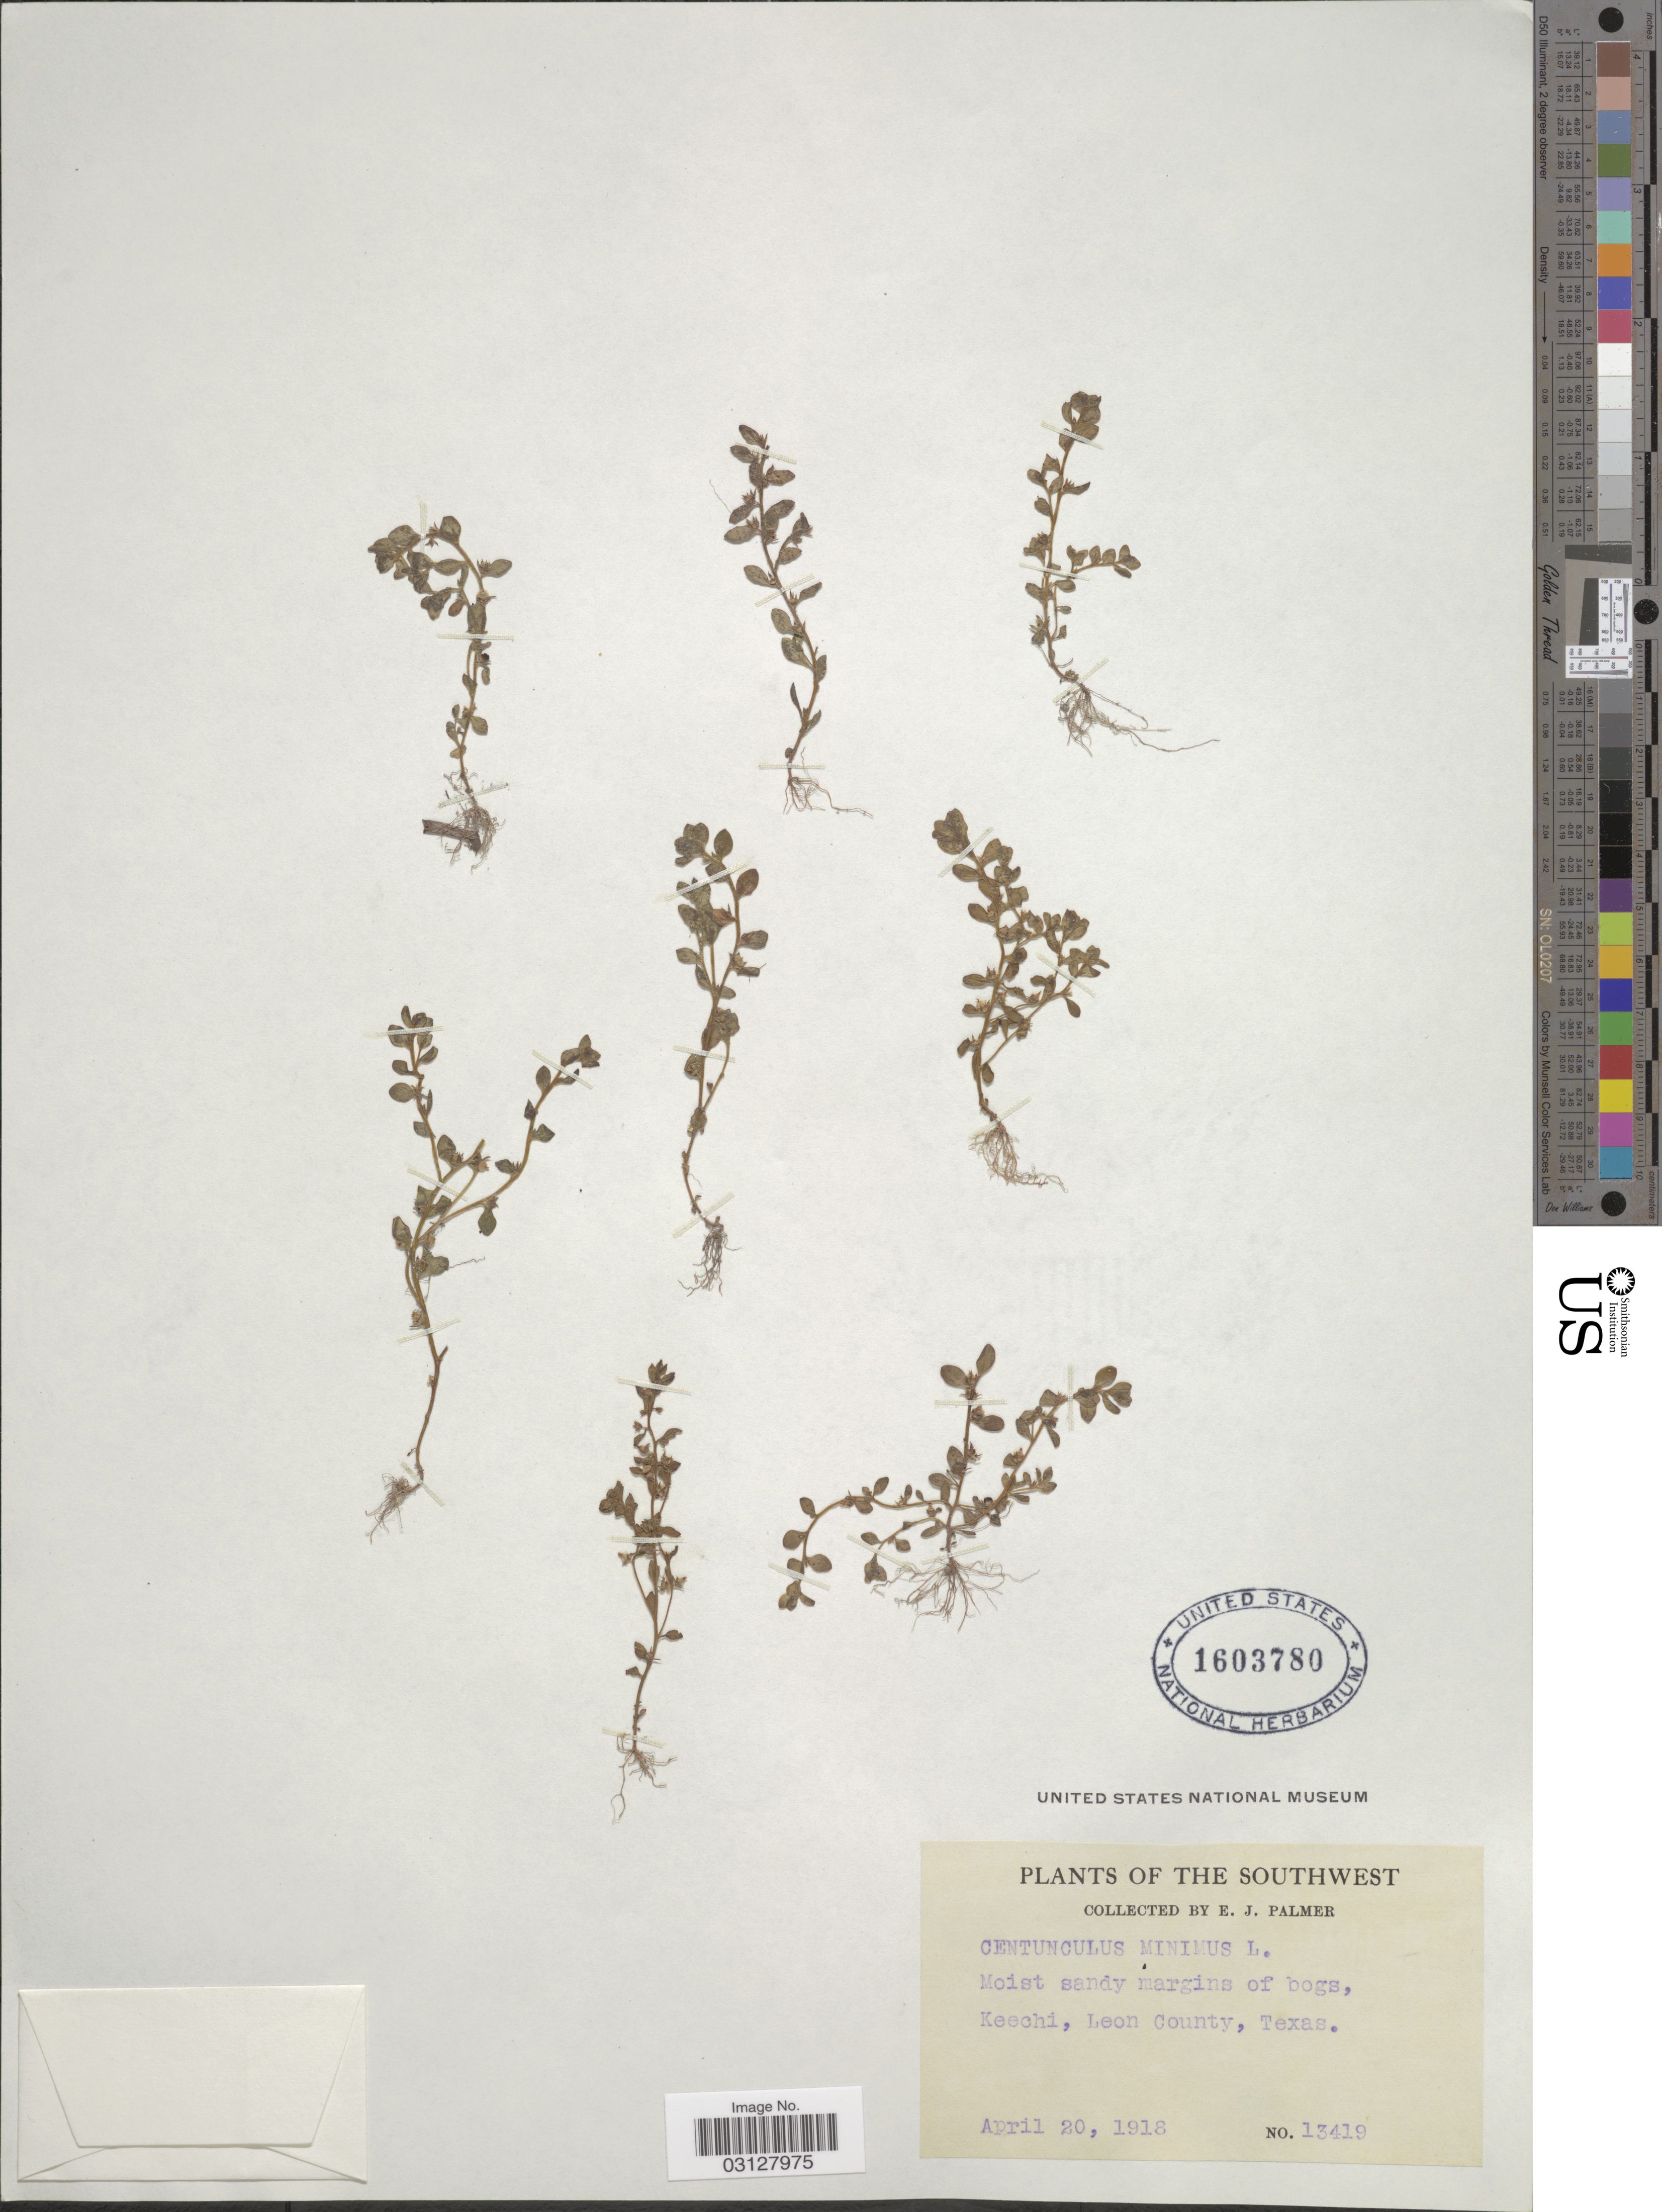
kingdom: Plantae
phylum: Tracheophyta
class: Magnoliopsida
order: Ericales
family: Primulaceae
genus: Centunculus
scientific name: Centunculus minimus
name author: L.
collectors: E. J. Palmer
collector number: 13419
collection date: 1918-04-20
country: United States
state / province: Texas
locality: The Southwest. Keechi, Leon County.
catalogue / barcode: US 1603780